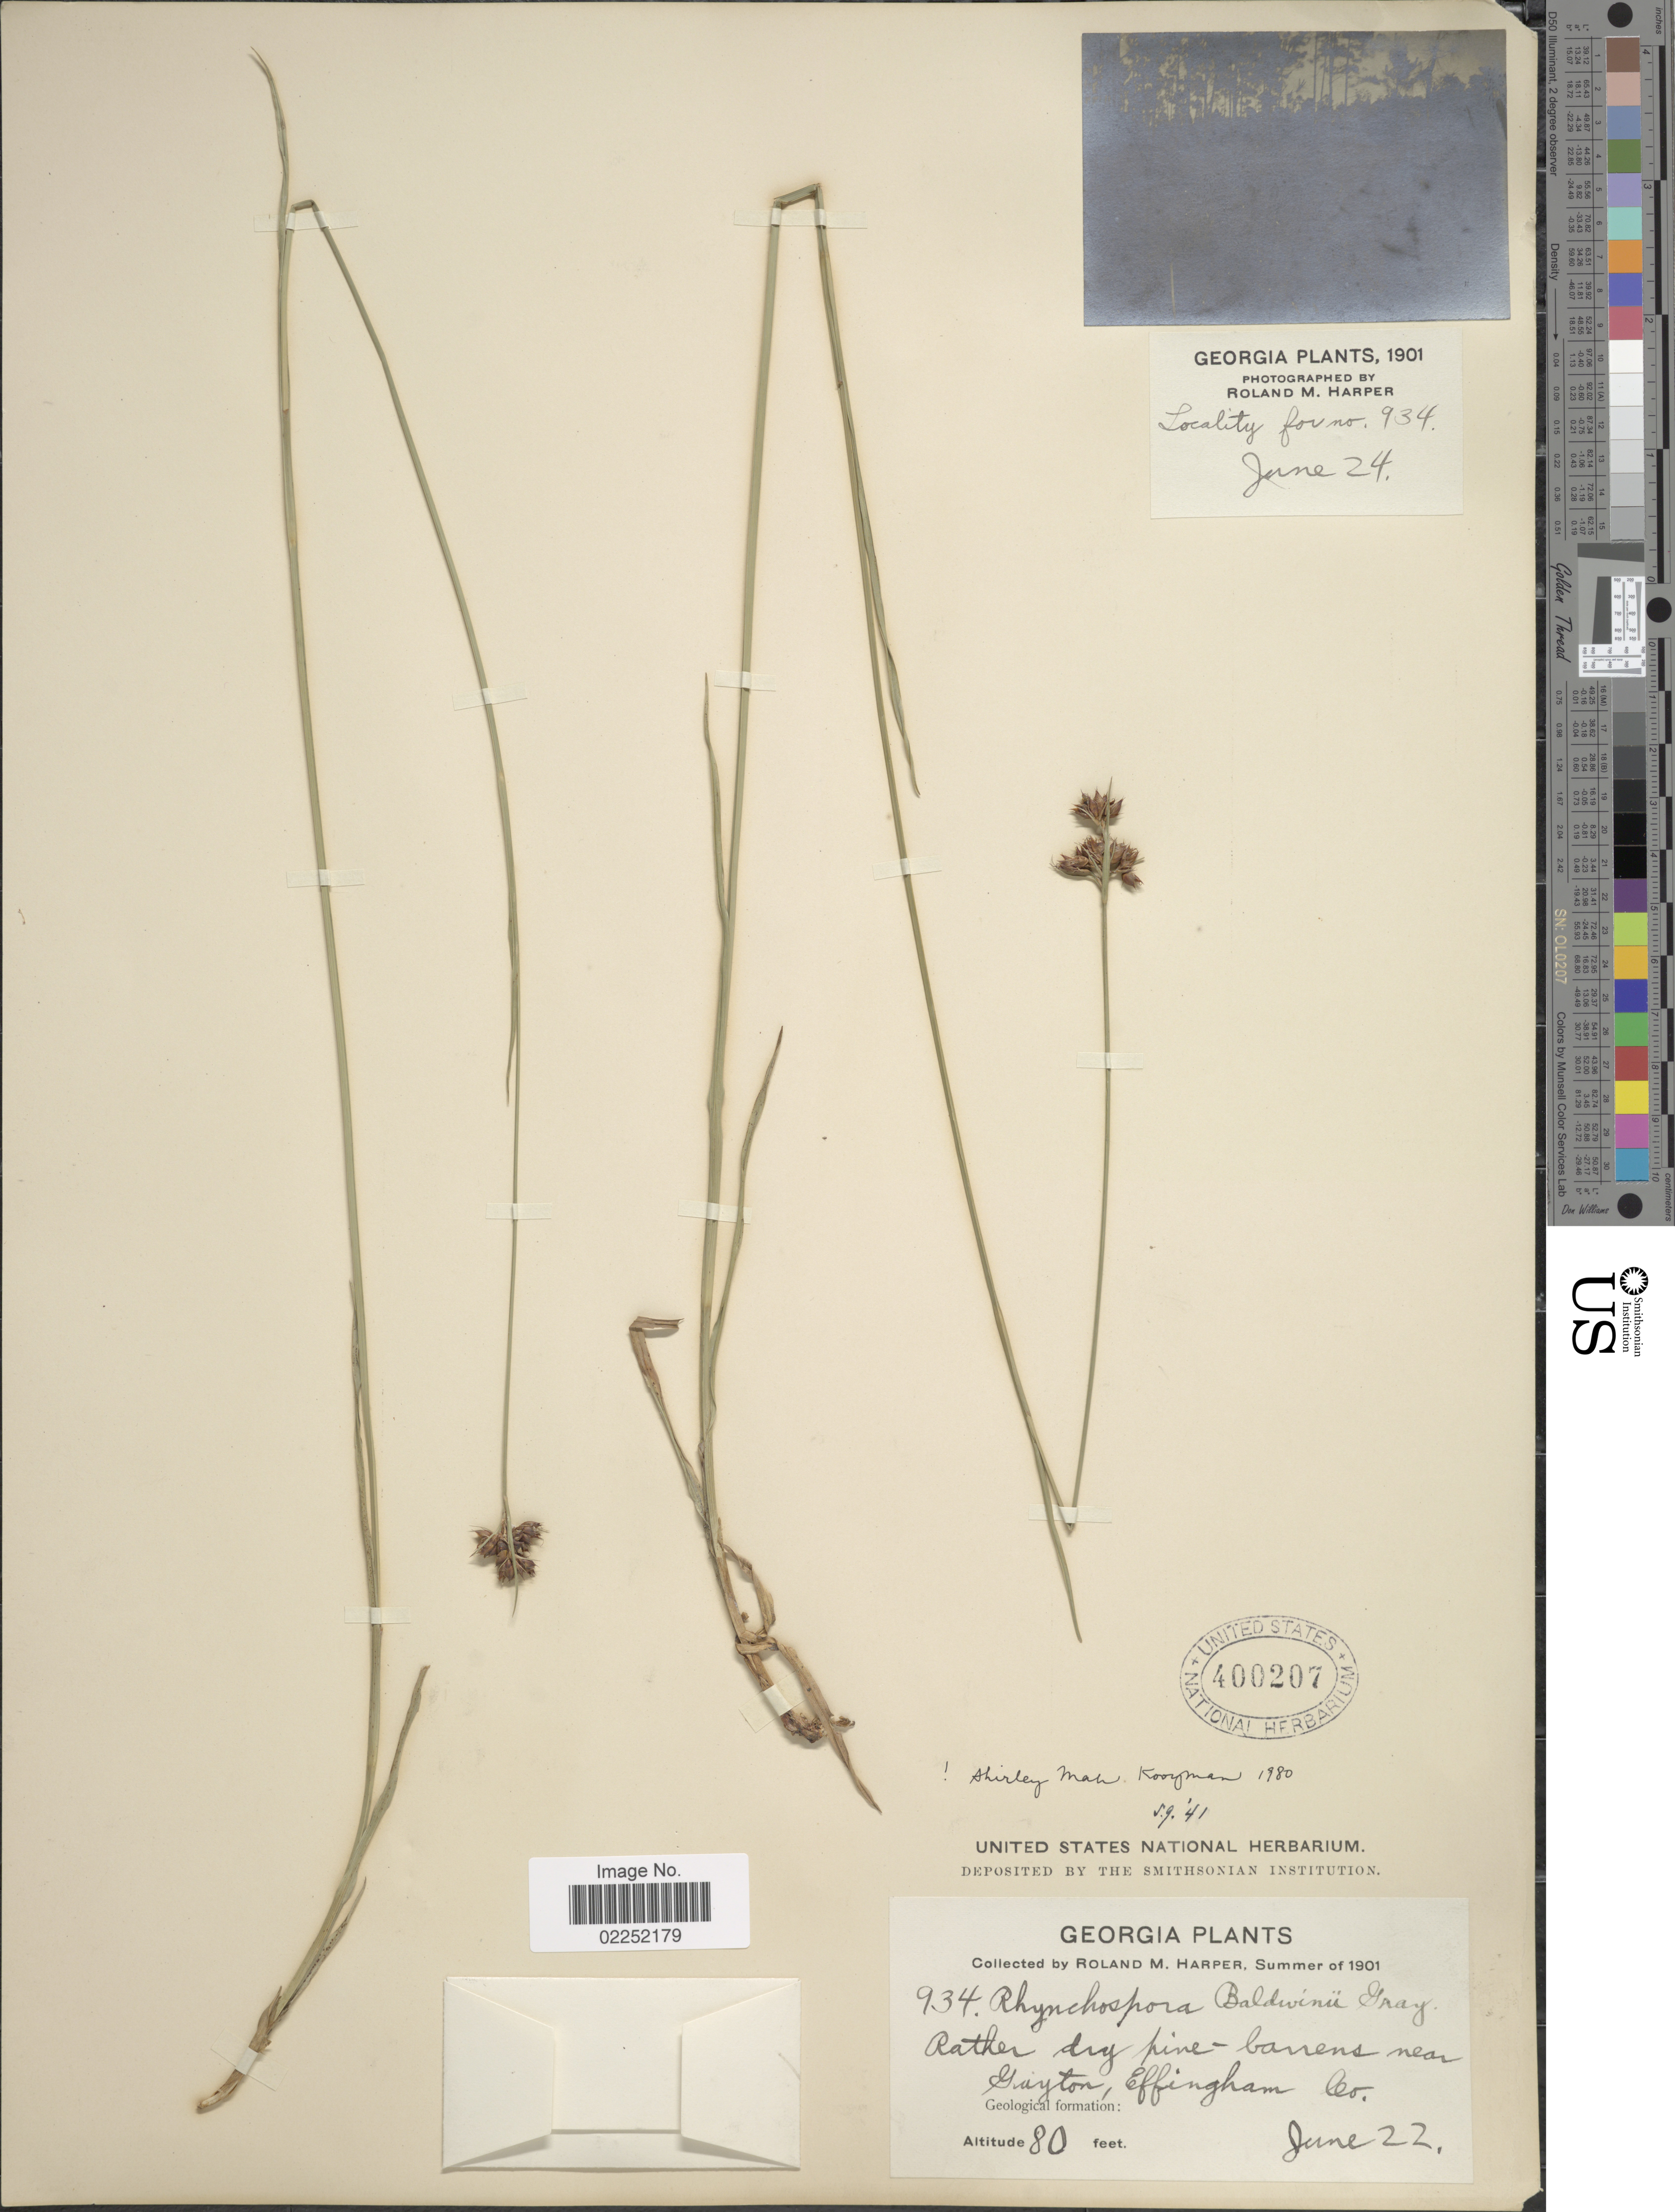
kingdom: Plantae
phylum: Tracheophyta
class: Liliopsida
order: Poales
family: Cyperaceae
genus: Rhynchospora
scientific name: Rhynchospora baldwinii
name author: A. Gray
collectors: R. M. Harper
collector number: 934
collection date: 1901-06-22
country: United States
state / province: Georgia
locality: Rather dry pine-barrens near Grayton, Effingham Co, Geological formation:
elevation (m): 24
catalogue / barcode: US 400207